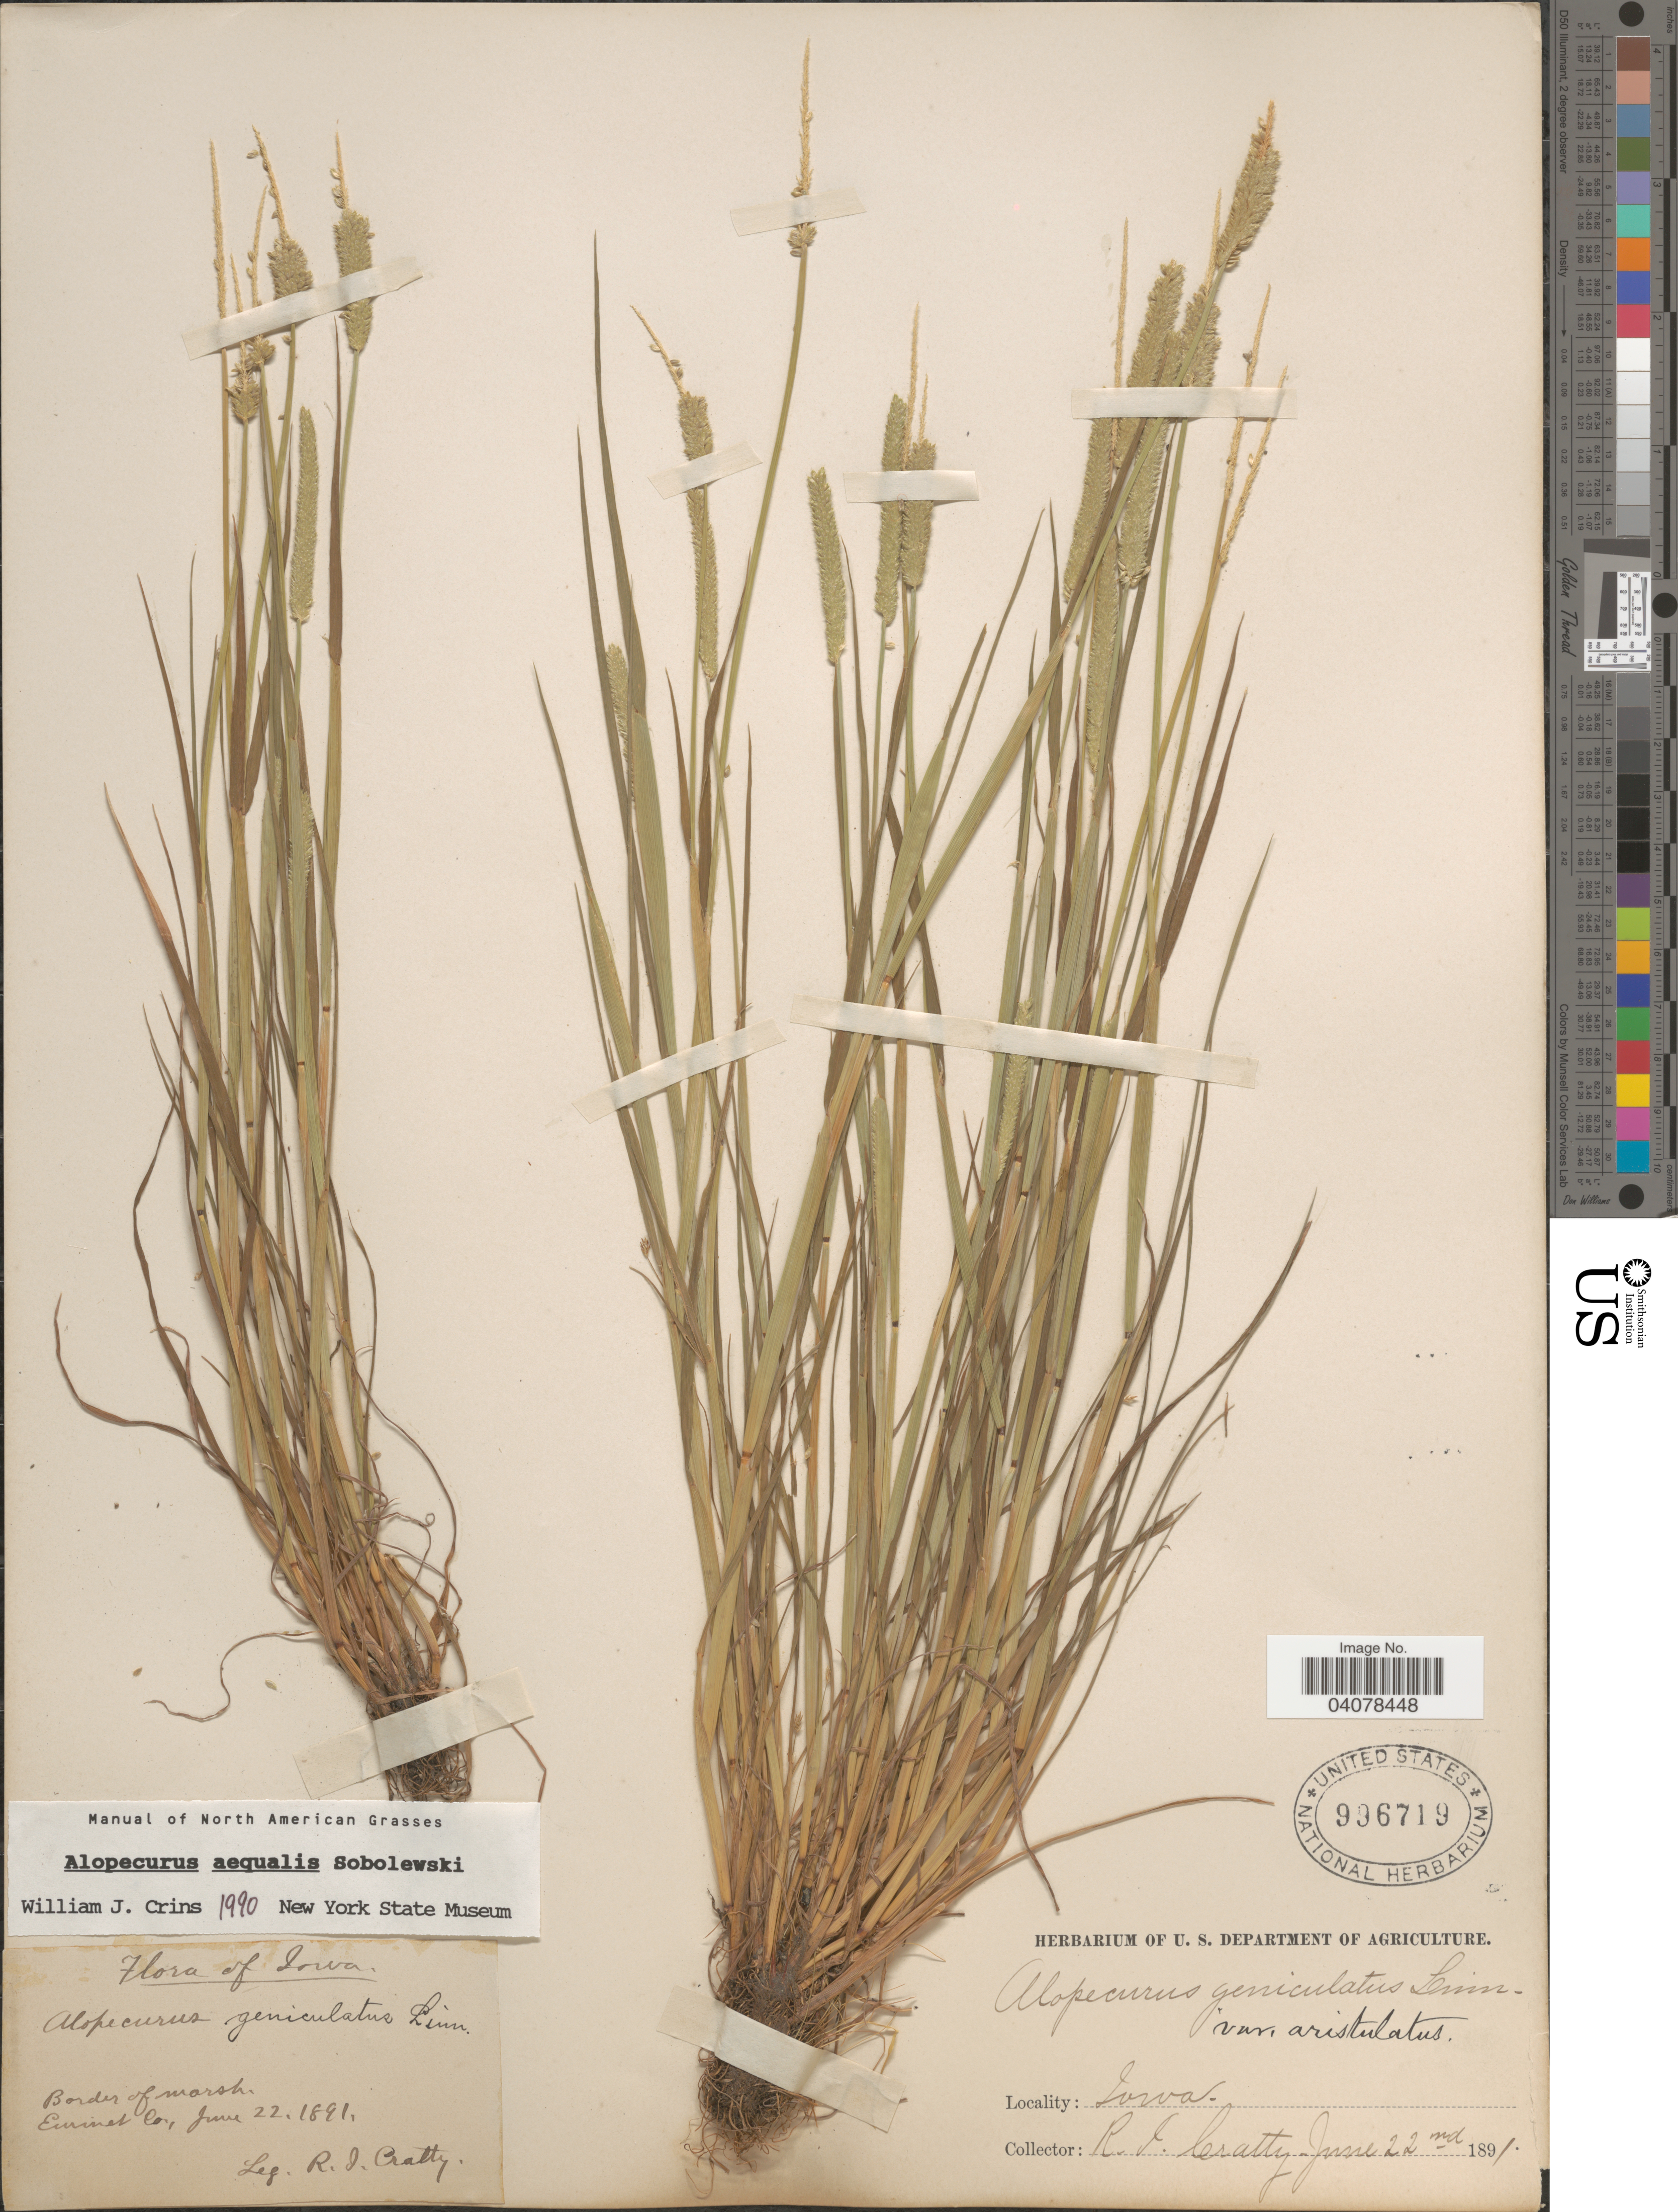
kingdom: Plantae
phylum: Tracheophyta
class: Liliopsida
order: Poales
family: Poaceae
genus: Alopecurus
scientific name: Alopecurus aequalis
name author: Sobol.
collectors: R. Cratty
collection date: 1891-06-22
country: United States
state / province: Iowa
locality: Border of marsh. Emmet Co.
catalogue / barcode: US 996719